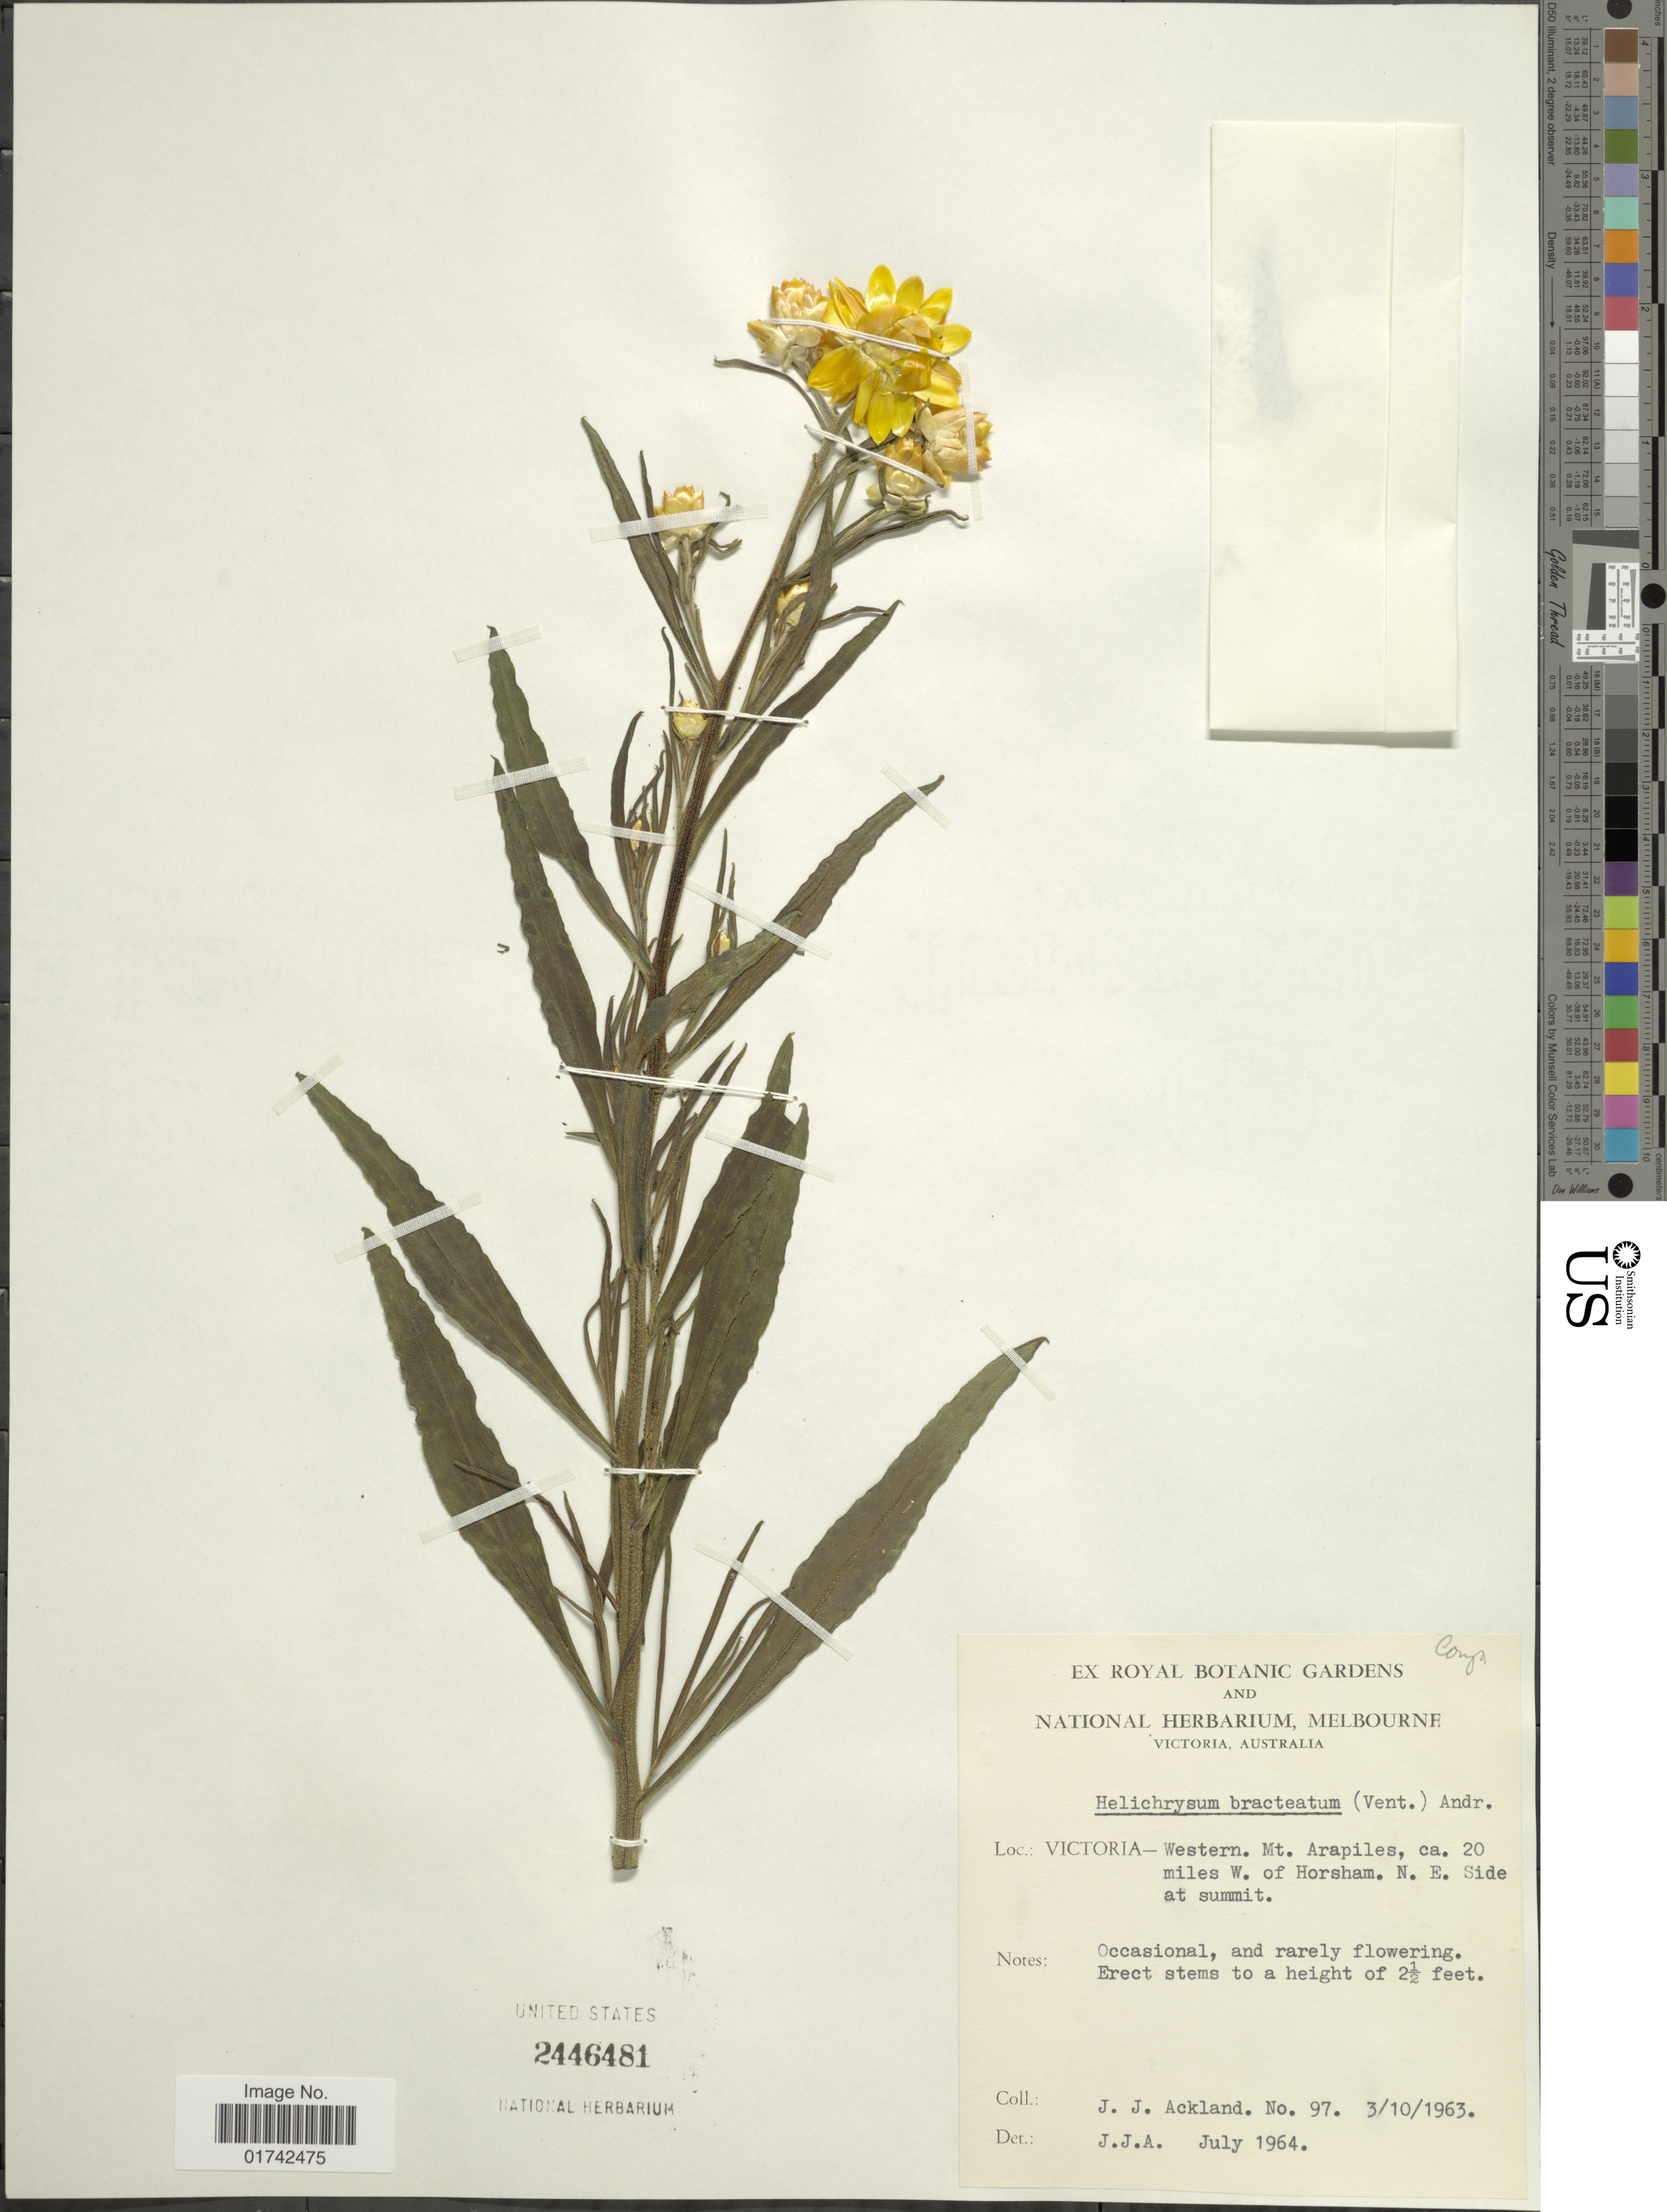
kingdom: Plantae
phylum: Tracheophyta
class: Magnoliopsida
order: Asterales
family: Asteraceae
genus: Helichrysum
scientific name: Helichrysum bracteatum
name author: (Vent.) Haw.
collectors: J. J. Ackland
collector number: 97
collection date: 1963-10-03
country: Australia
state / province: Victoria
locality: Victoria, Western Mt. Arapiles, ca 20 miles W of Horsham, N. E. side at summit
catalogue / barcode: US 2446481